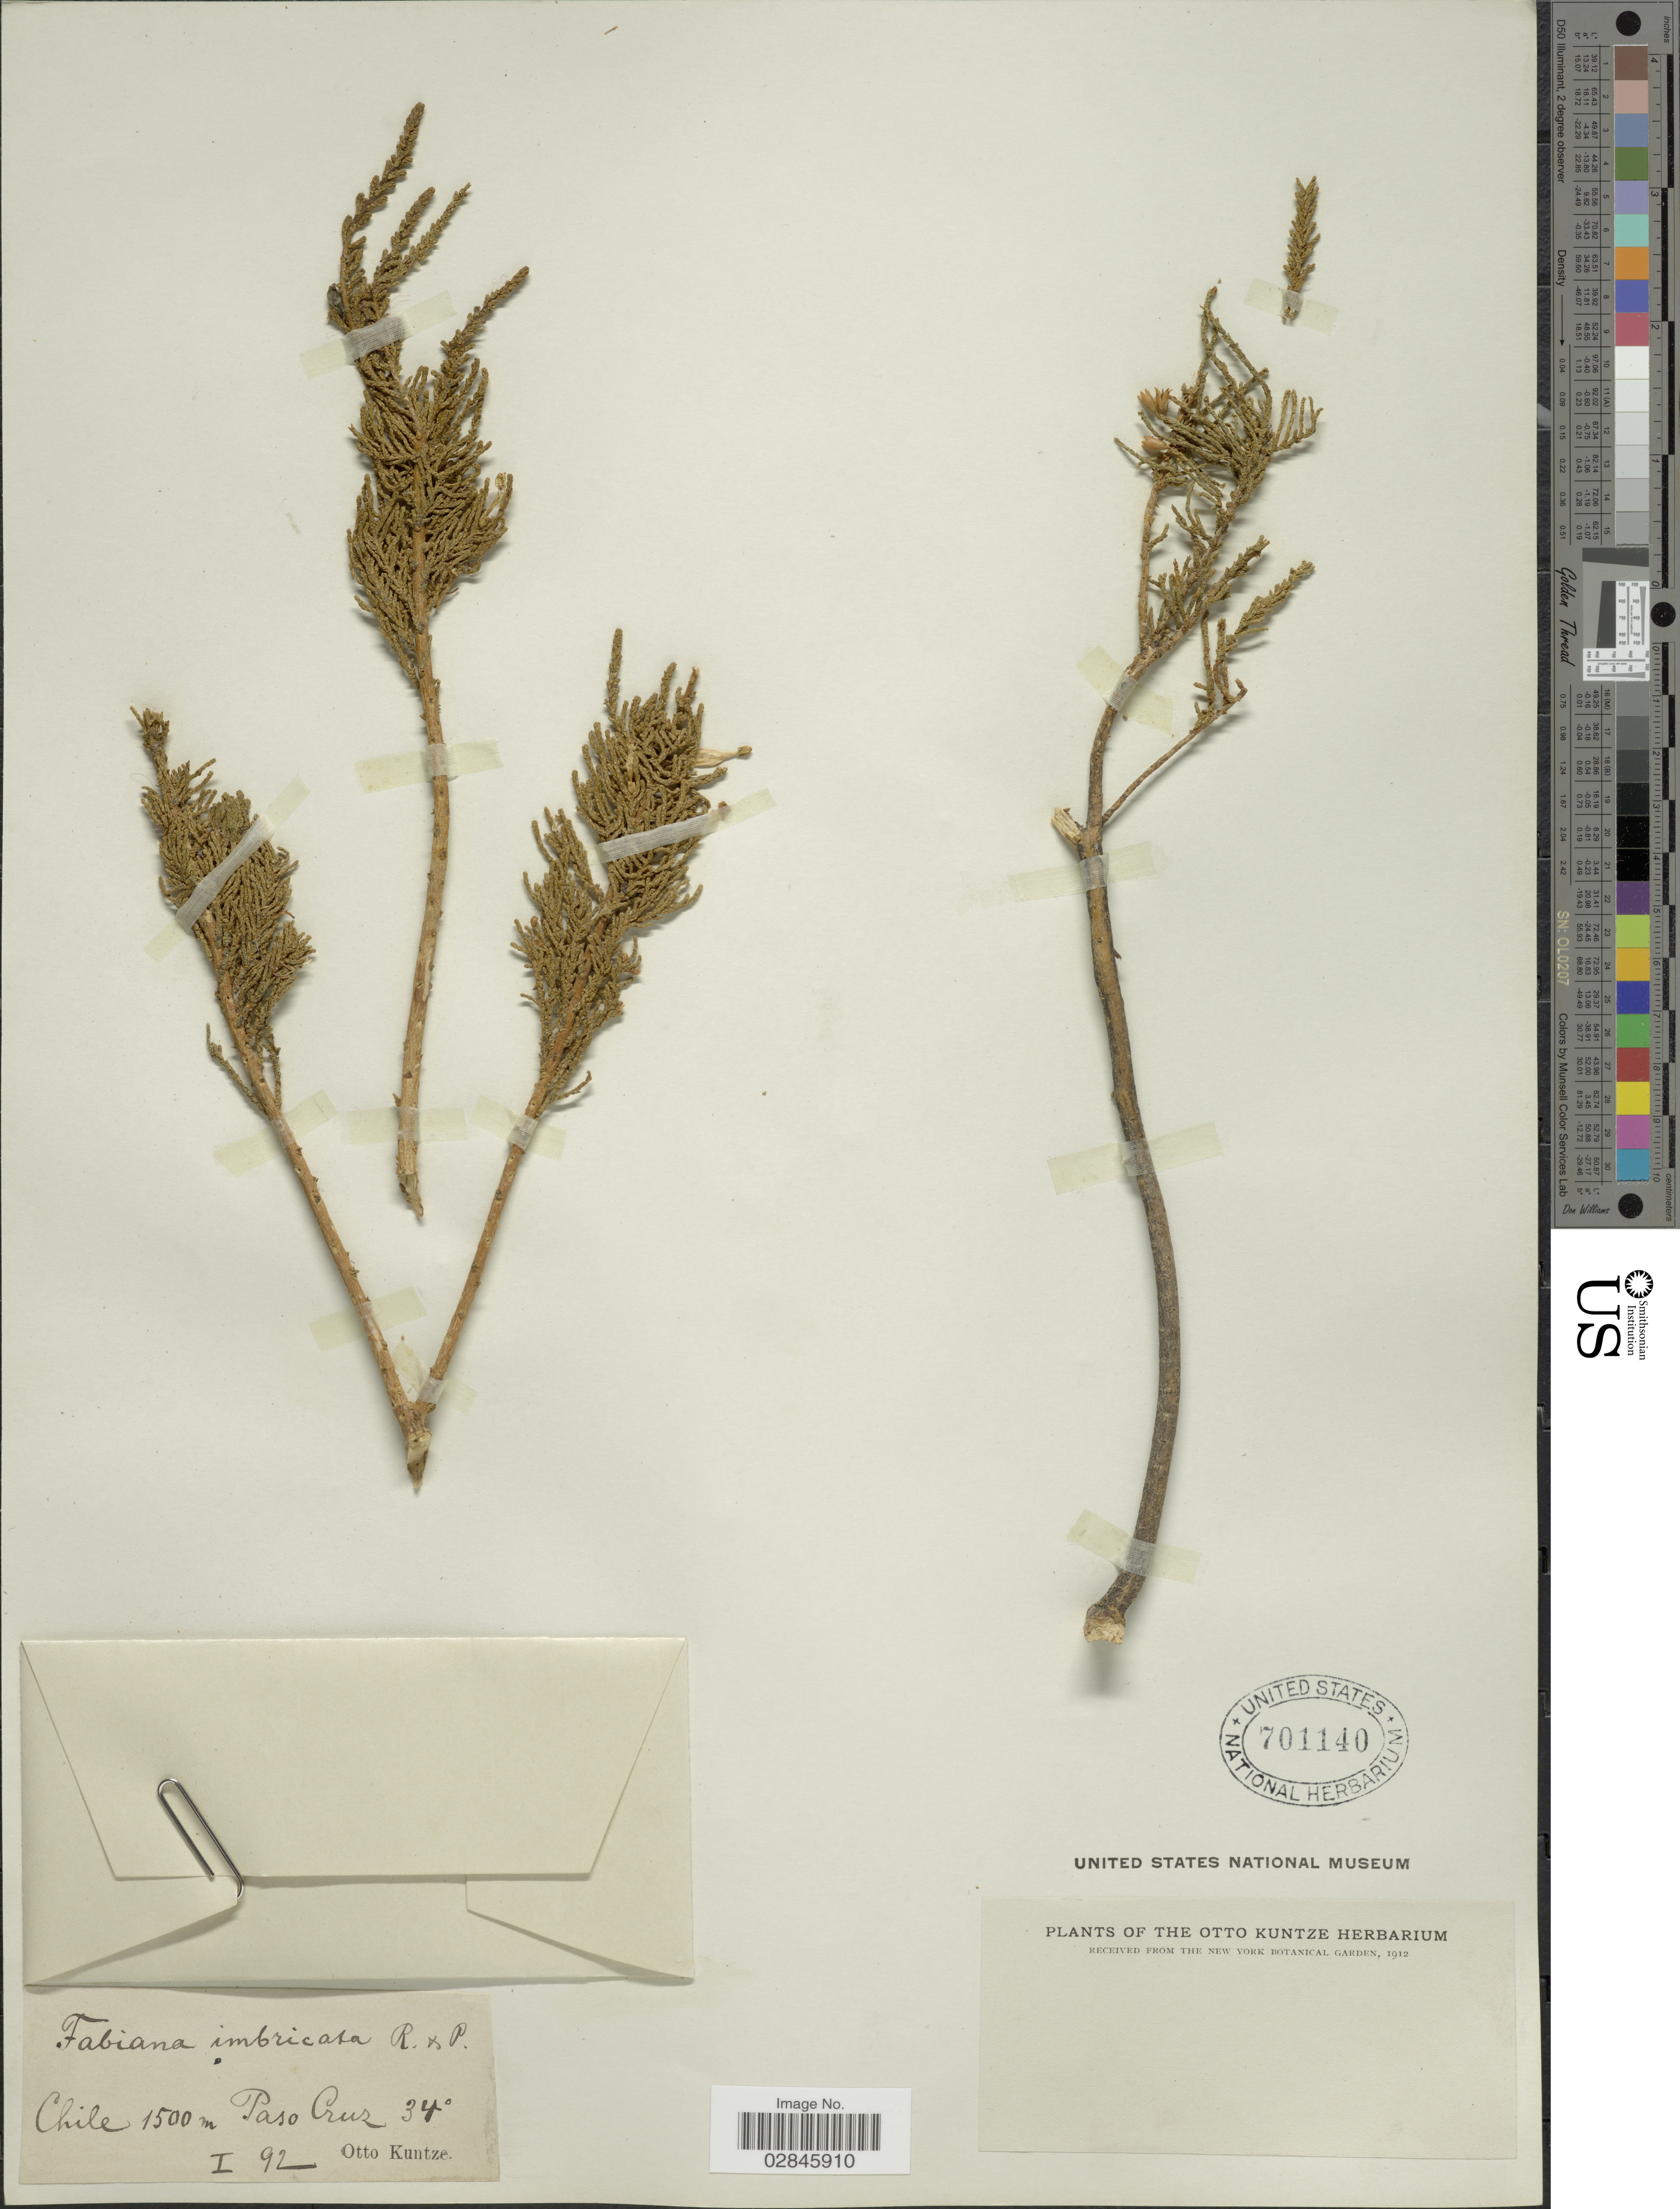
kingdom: Plantae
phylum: Tracheophyta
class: Magnoliopsida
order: Solanales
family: Solanaceae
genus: Fabiana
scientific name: Fabiana imbricata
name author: Ruiz & Pav.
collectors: C.E.O. Kuntze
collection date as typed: Transcribed d/m/y: /1/92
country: Chile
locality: Paso Cruz.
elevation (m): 1500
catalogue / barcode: US 701140